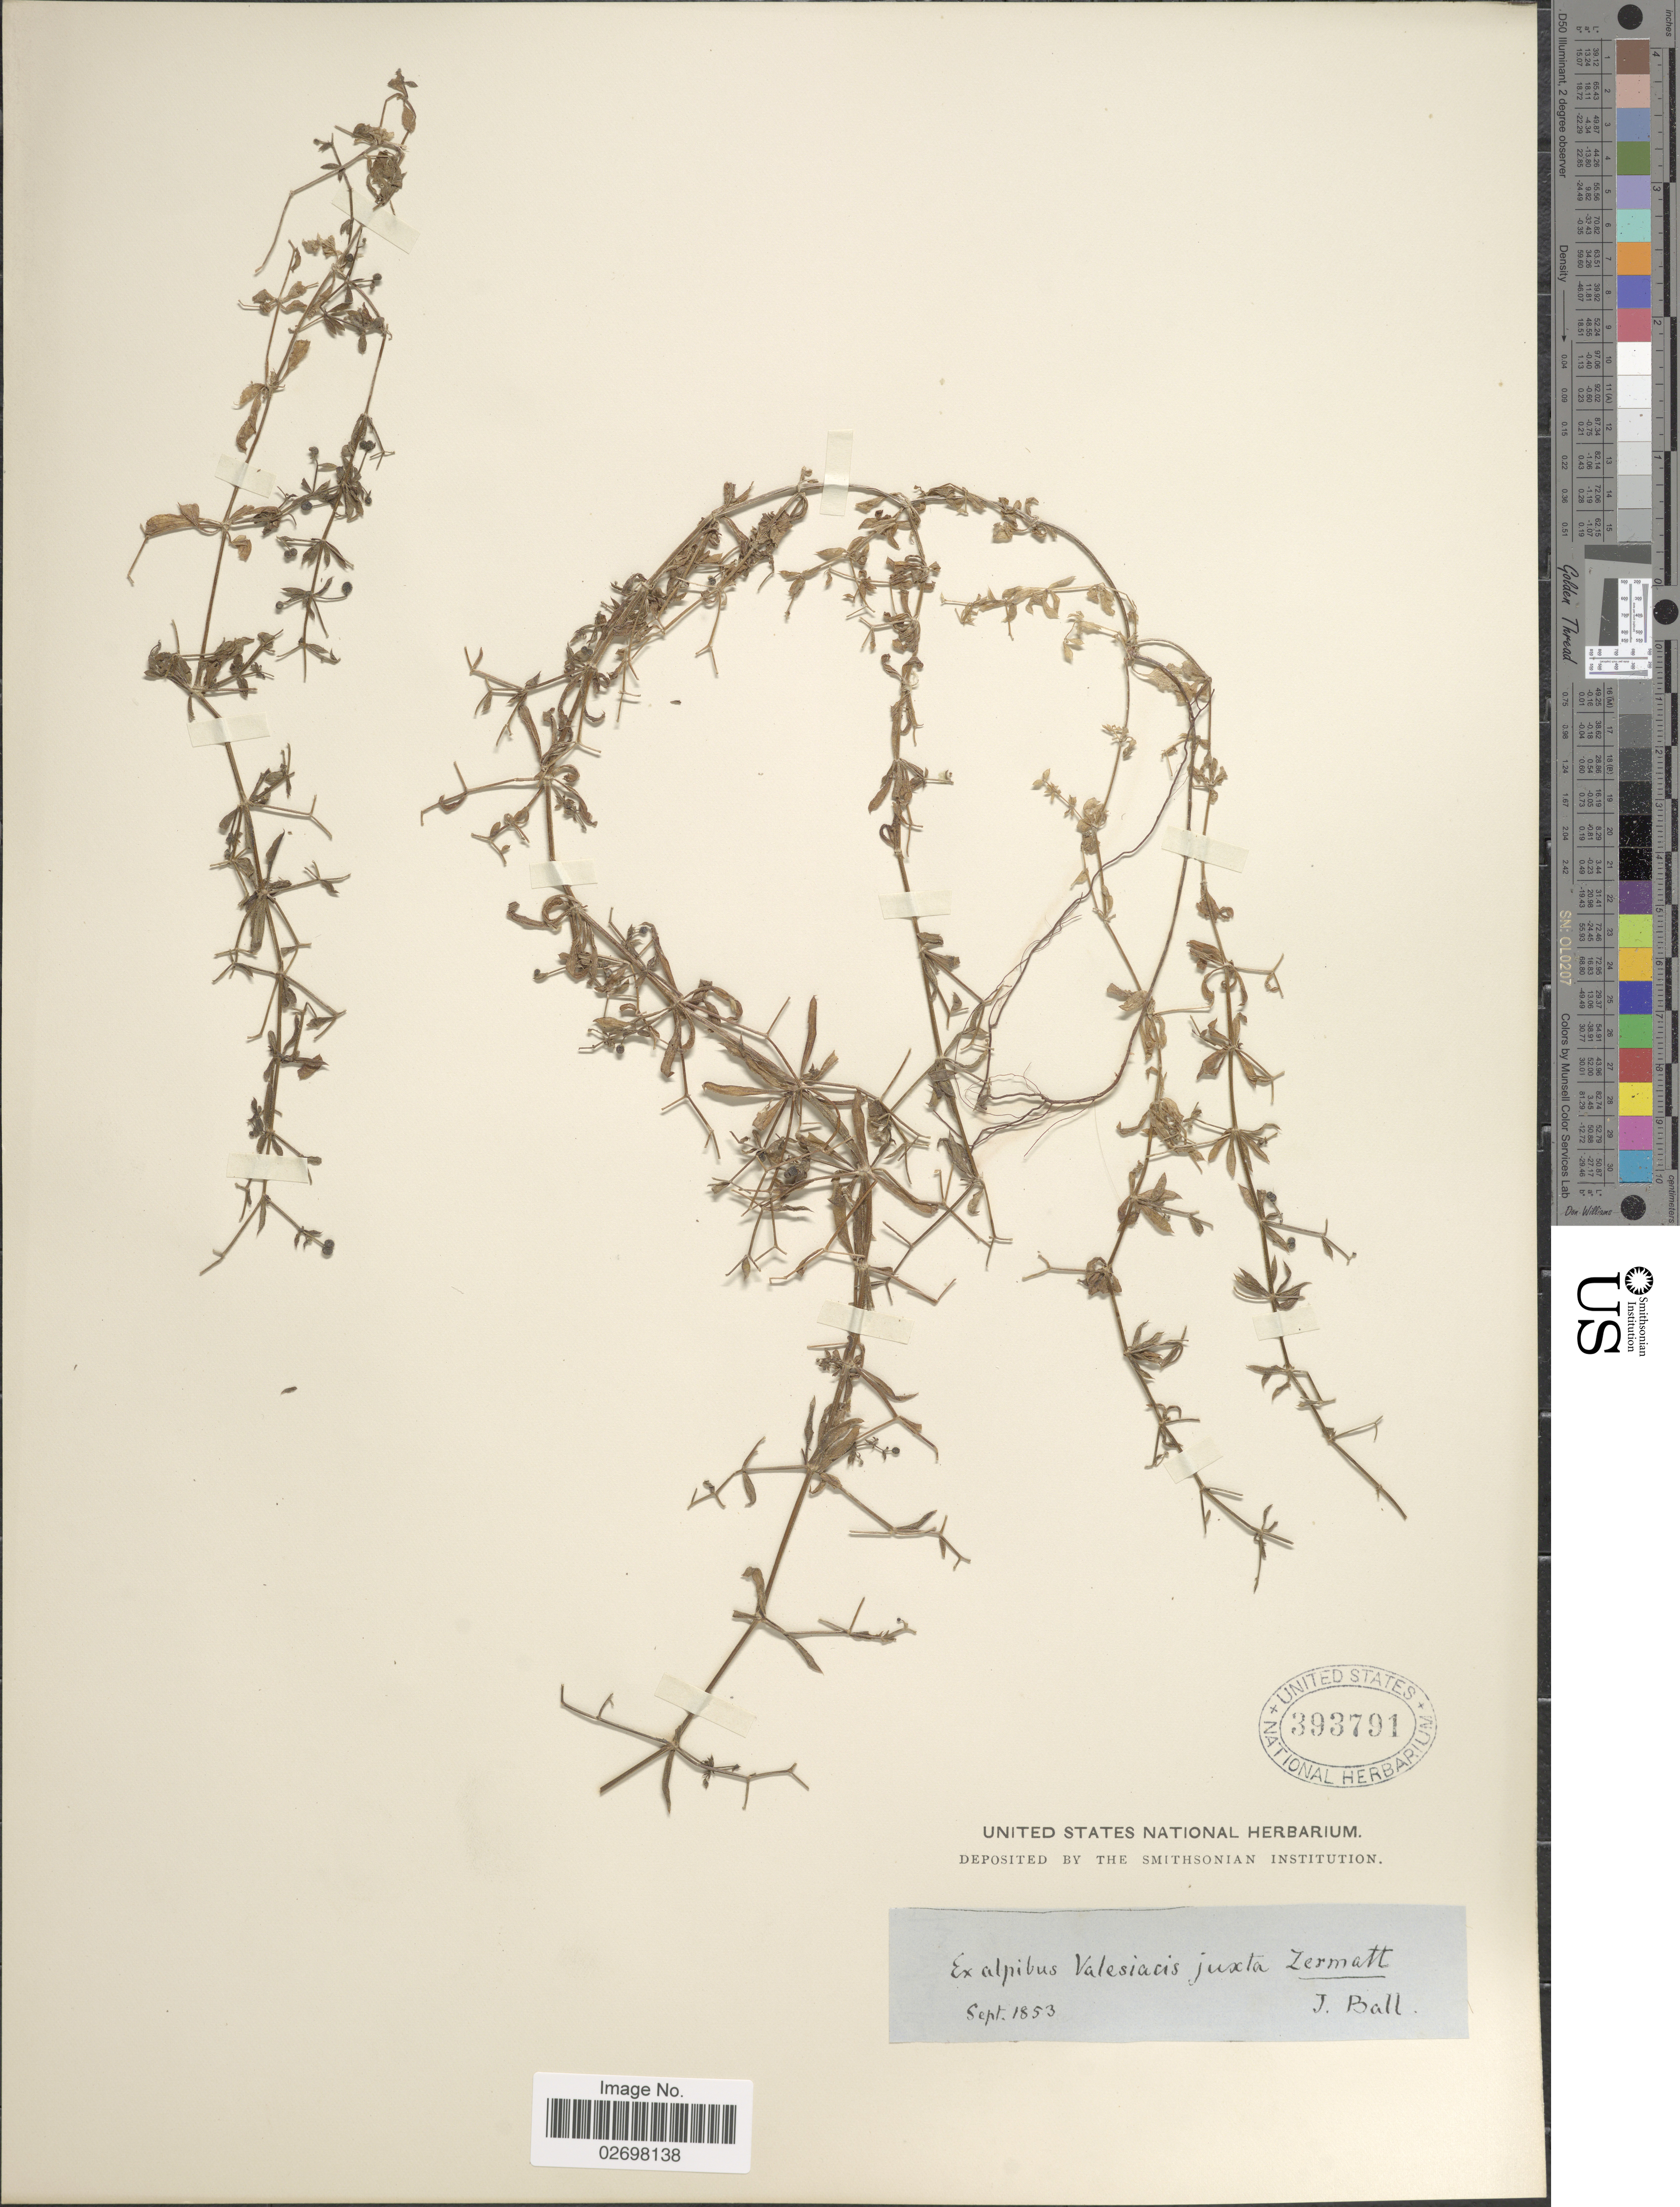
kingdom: Plantae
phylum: Tracheophyta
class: Magnoliopsida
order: Gentianales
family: Rubiaceae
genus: Galium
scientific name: Galium sp.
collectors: J. Ball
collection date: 1853-09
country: Switzerland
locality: Alpibus Valesiacis juxta Zermatt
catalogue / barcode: US 393791